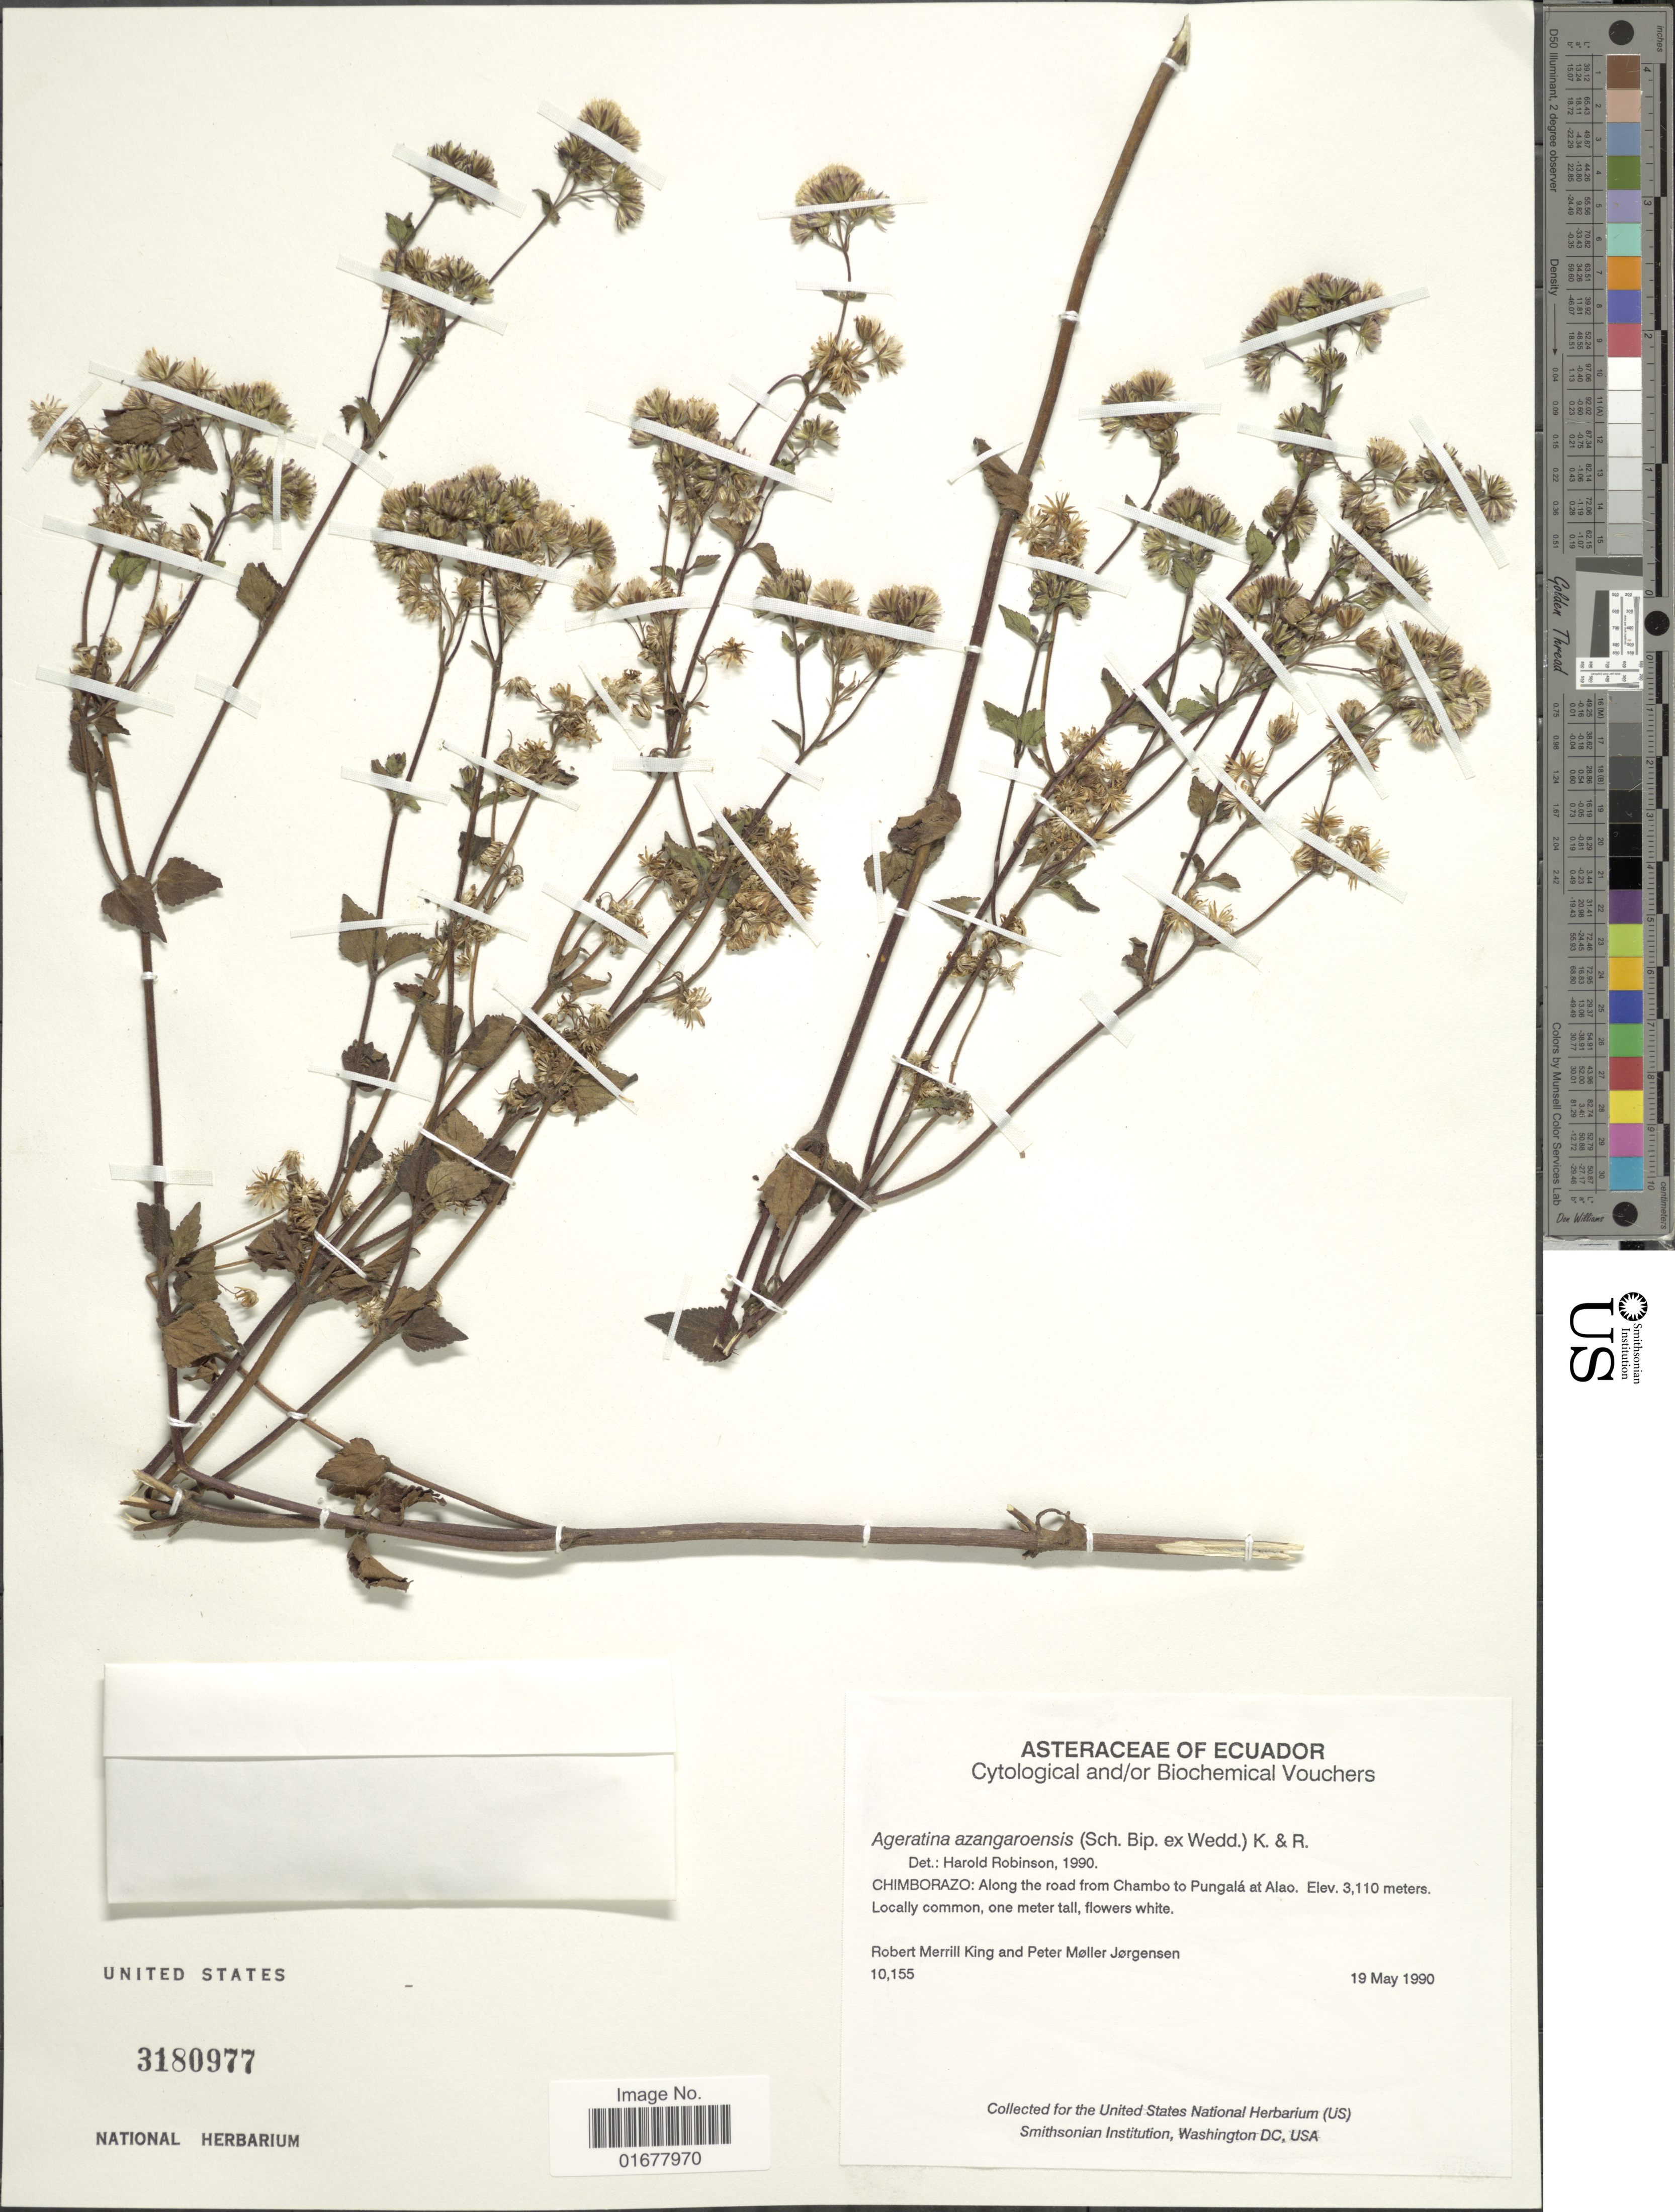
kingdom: Plantae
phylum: Tracheophyta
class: Magnoliopsida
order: Asterales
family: Asteraceae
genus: Ageratina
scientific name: Ageratina pichinchensis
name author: (Kunth) R.M. King & H. Rob.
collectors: R. M. King & P. M. Jørgensen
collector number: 10155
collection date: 1990-05-19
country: Ecuador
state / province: Chimborazo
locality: Chimborazo: Along the road from Chambo to Pungala at Aloa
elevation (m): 3110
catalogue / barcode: US 3180977